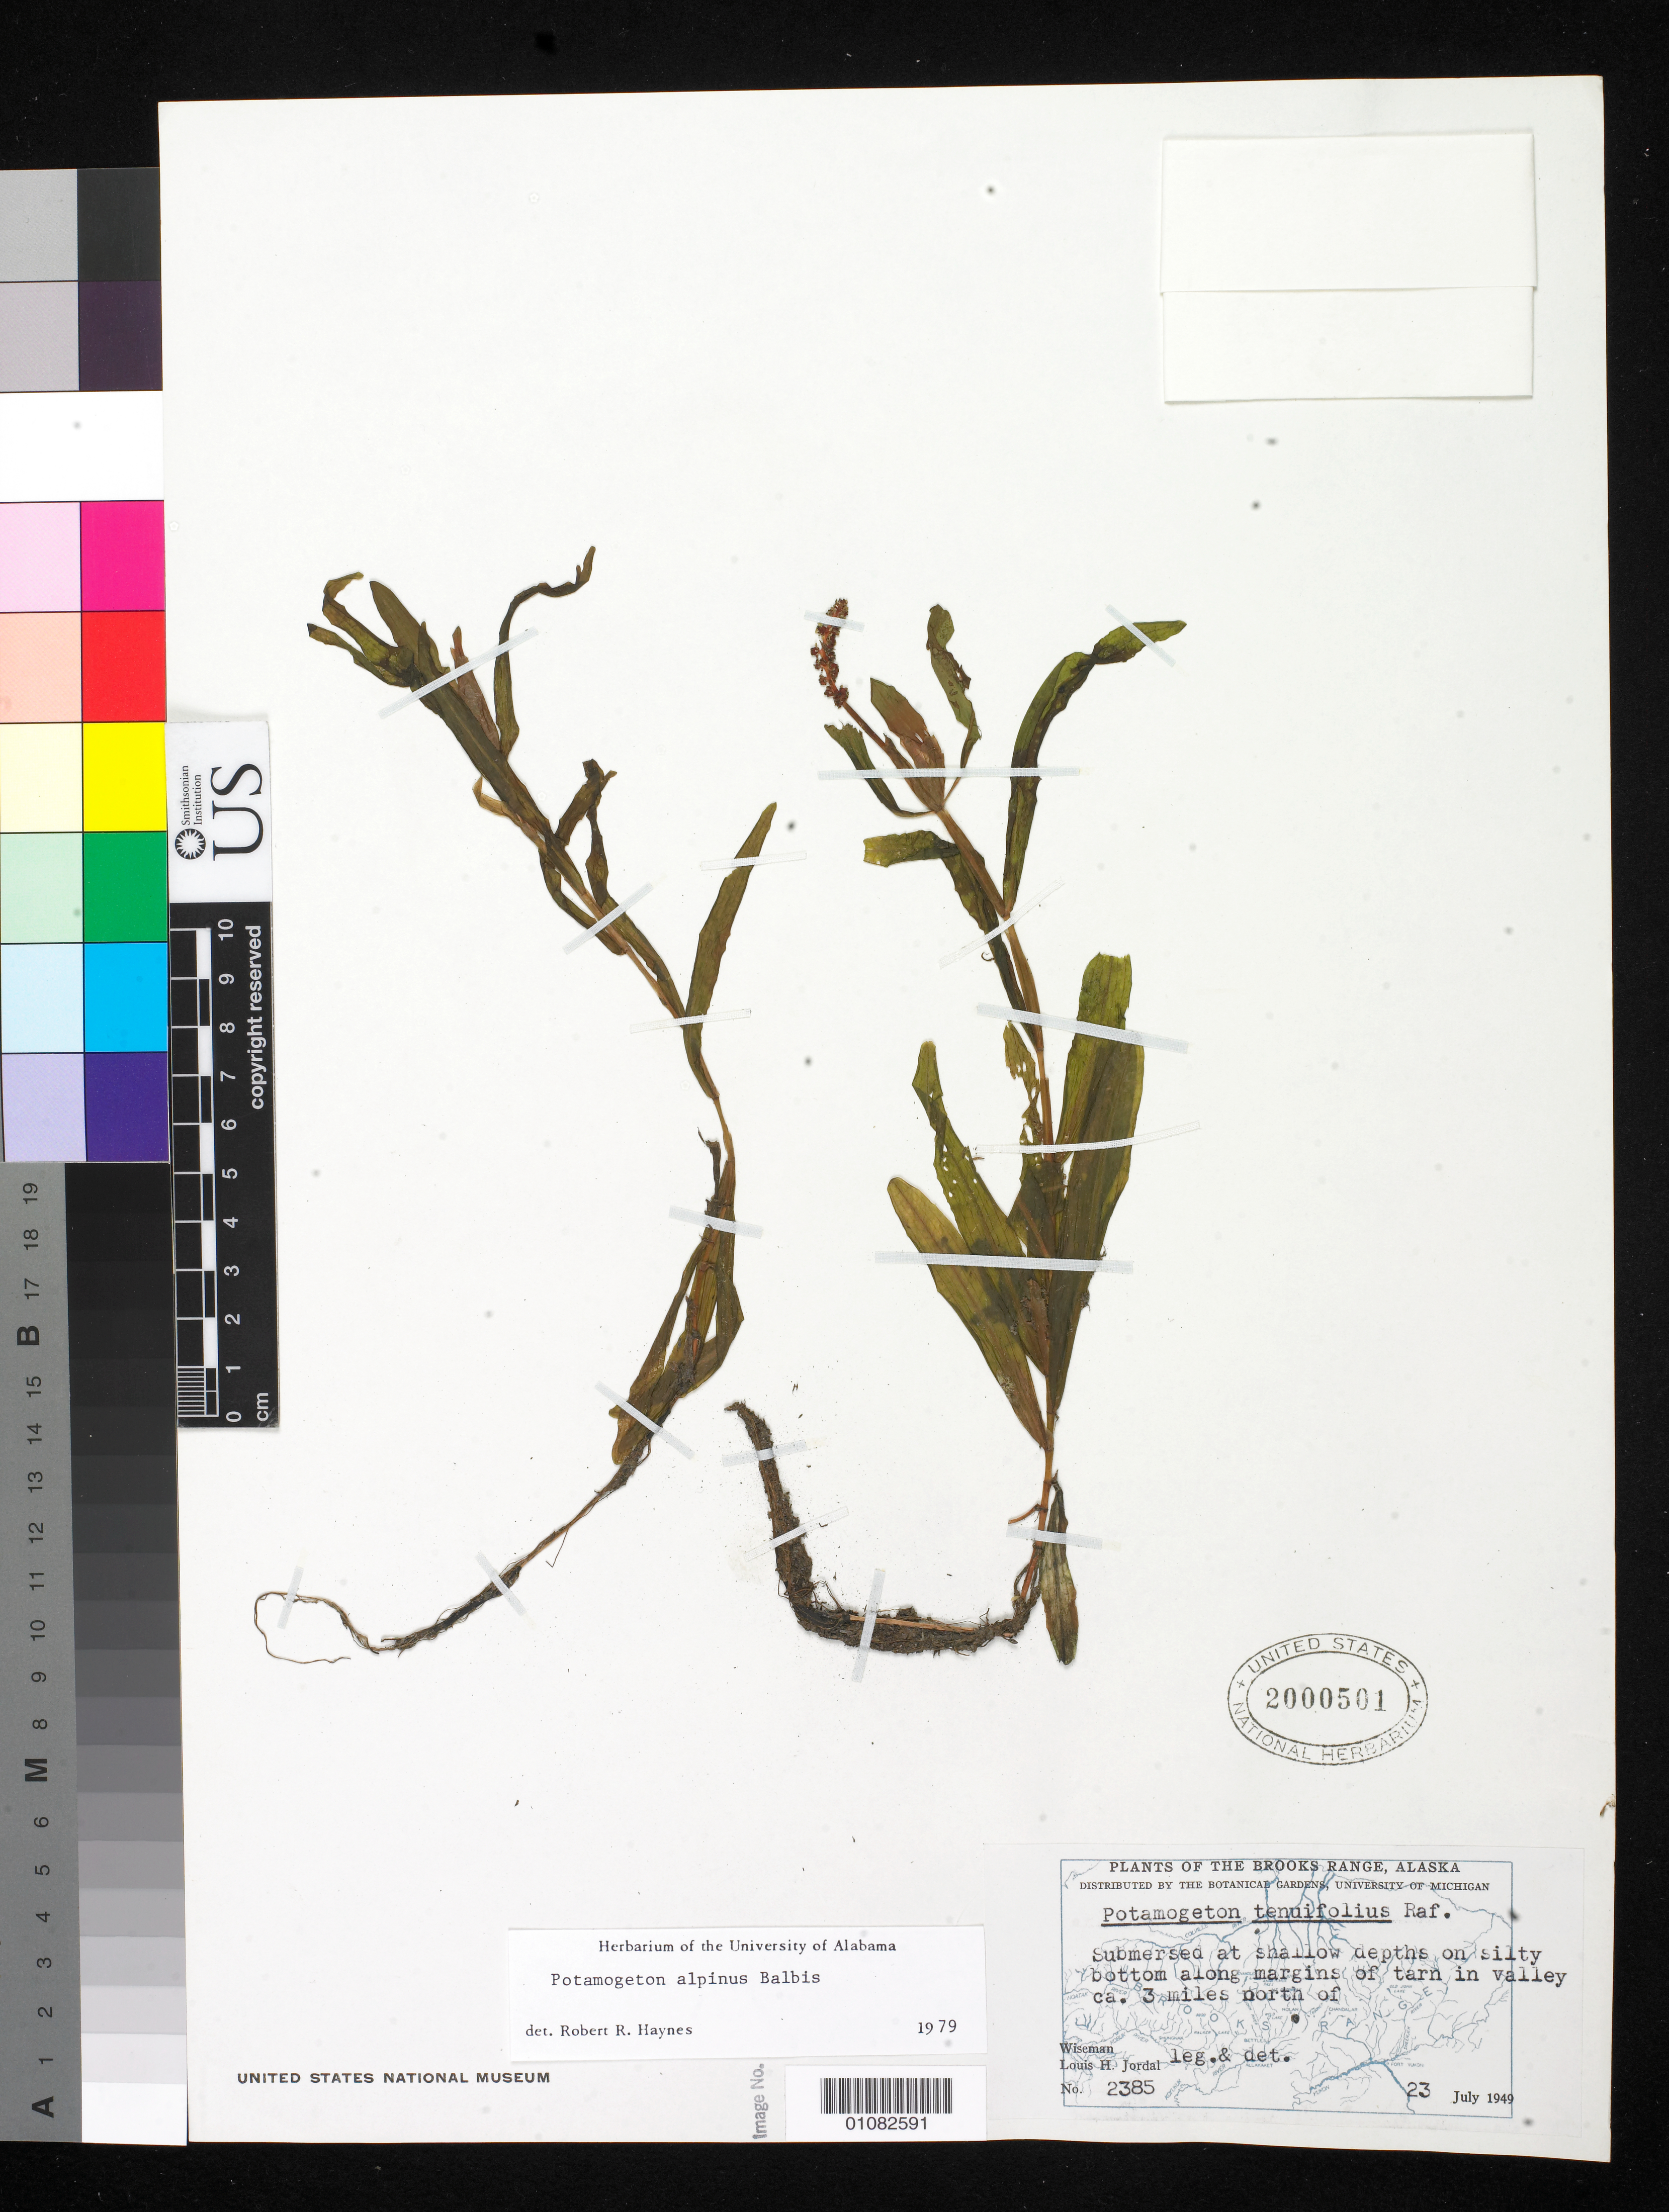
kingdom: Plantae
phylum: Tracheophyta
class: Liliopsida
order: Alismatales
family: Potamogetonaceae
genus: Potamogeton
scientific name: Potamogeton alpinus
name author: Balb.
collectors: L. Jordal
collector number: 2385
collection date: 1949-07-23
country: United States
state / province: Alaska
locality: Brooks Range, Wiseman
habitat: Submersed at shallow depths on silty bottom along margins of tarn in valley ca. 3 miles north of.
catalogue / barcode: US 2000501